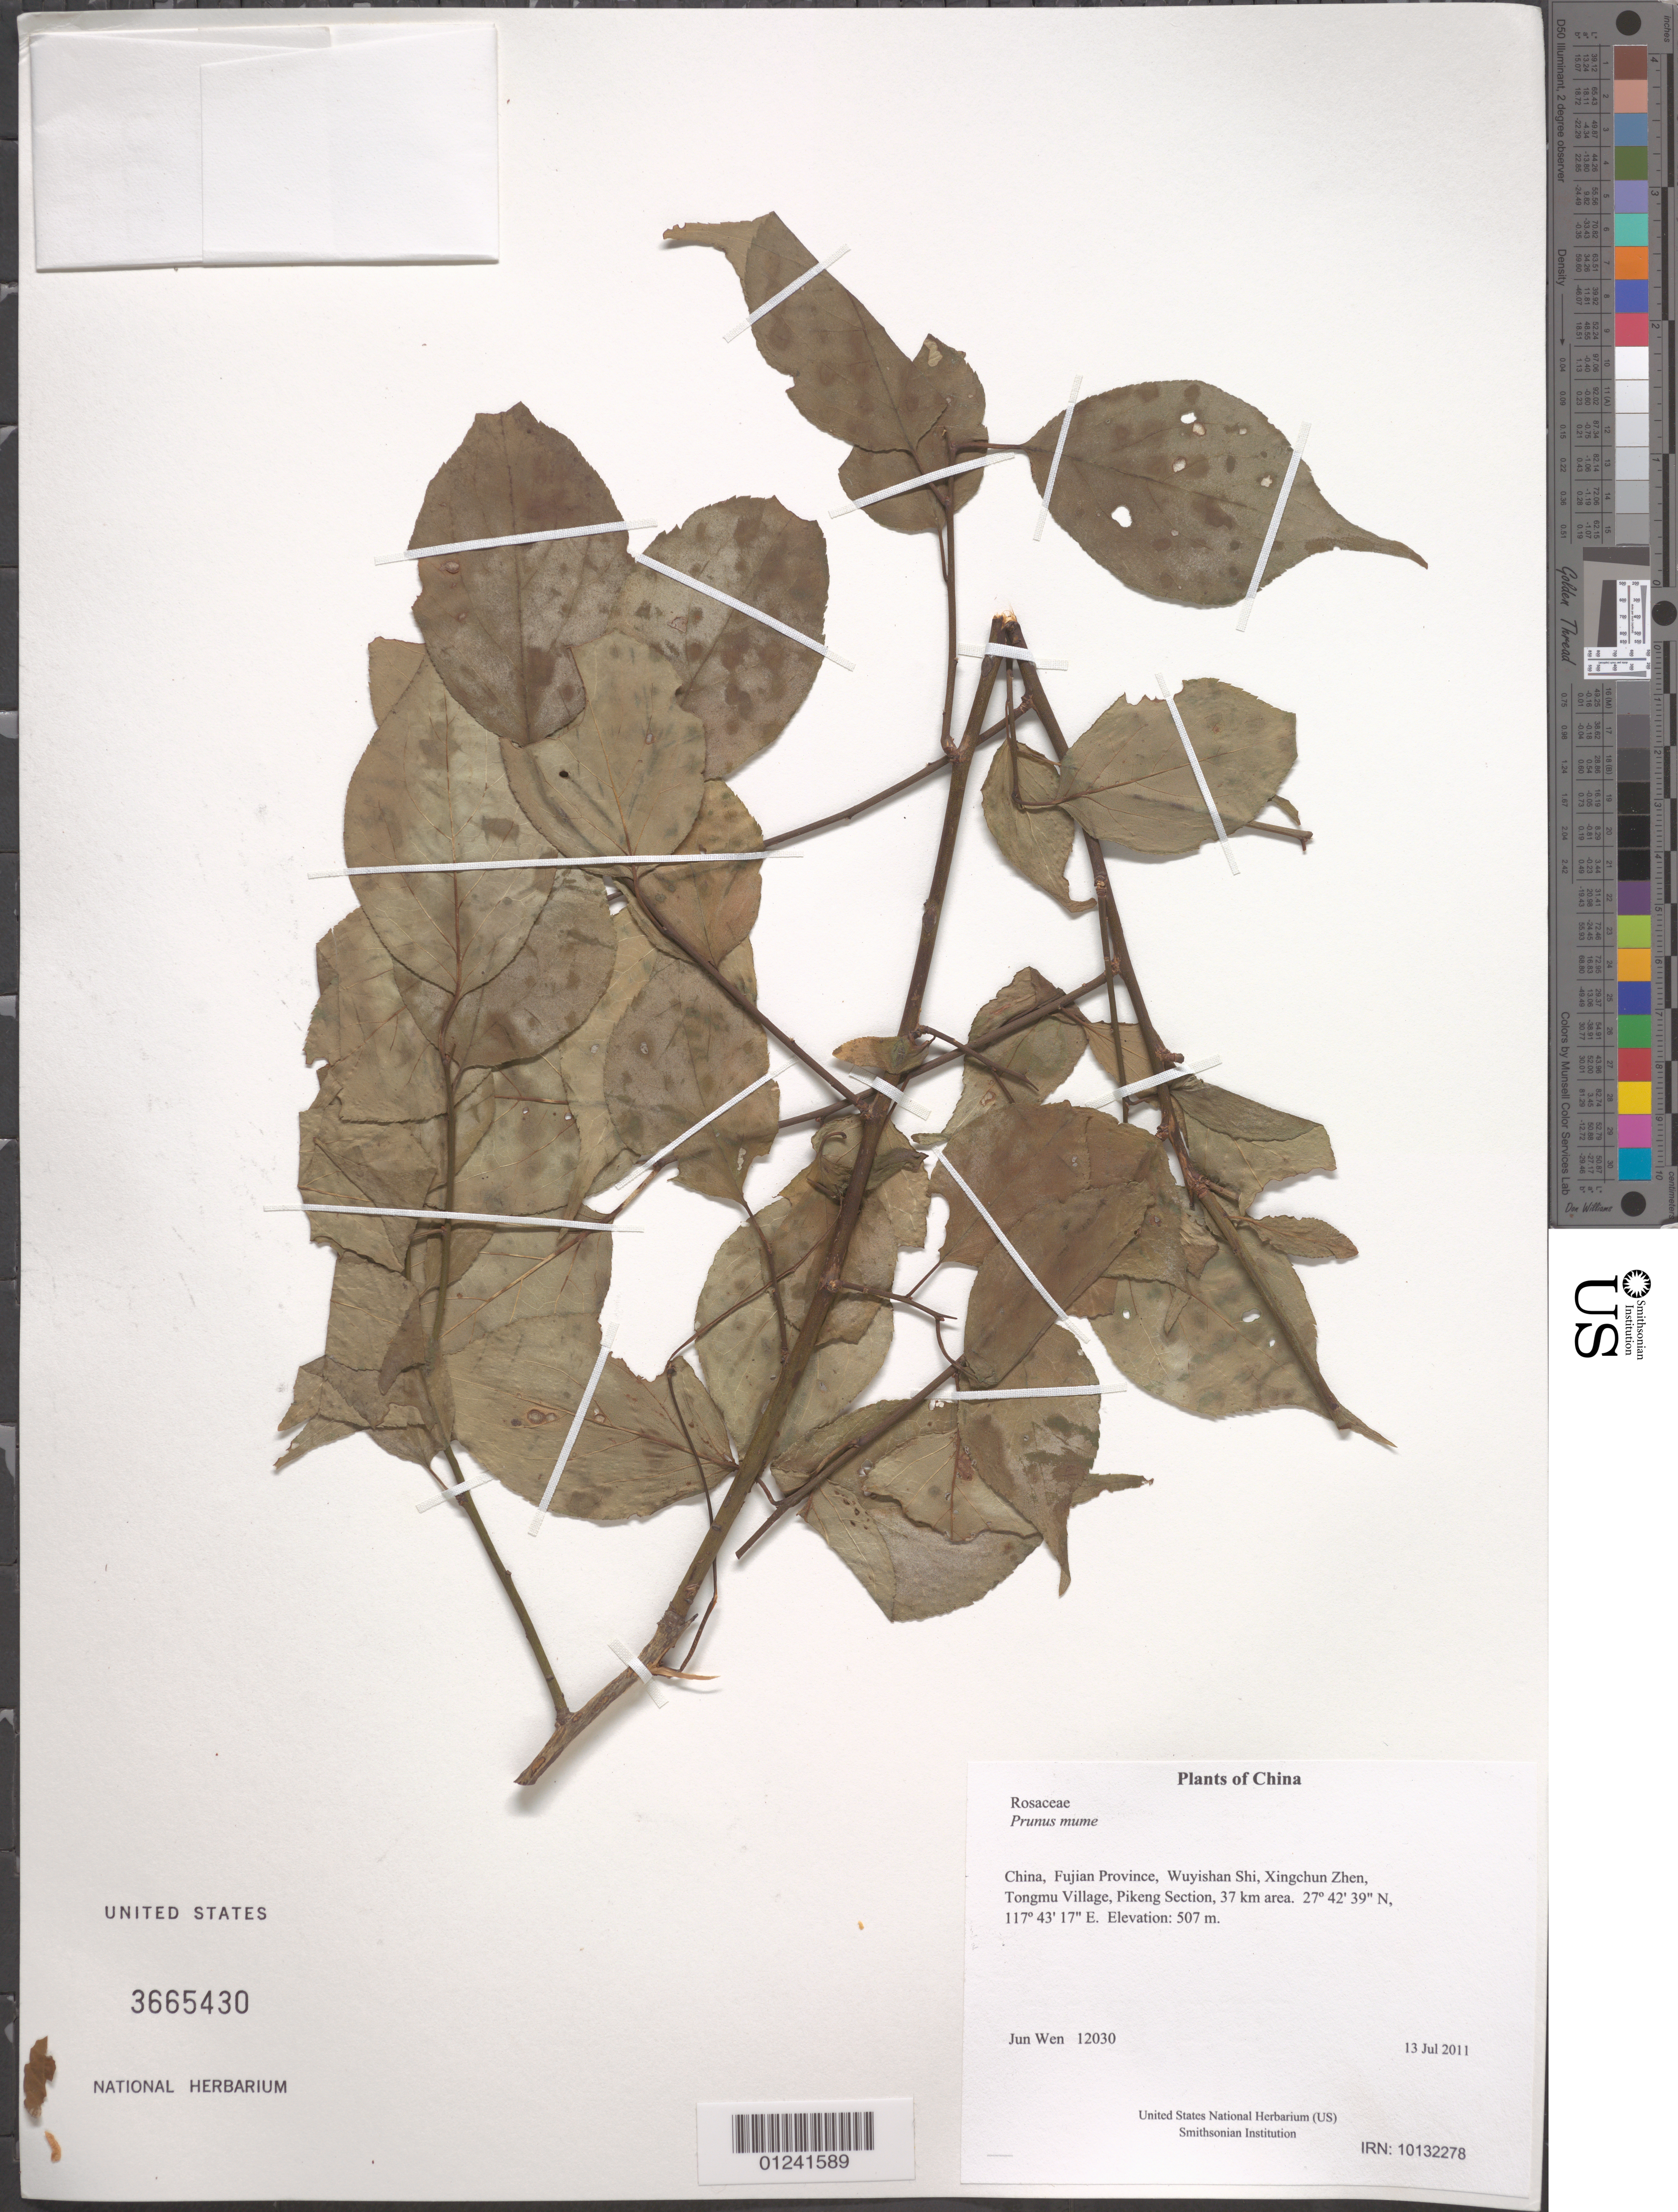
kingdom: Plantae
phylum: Tracheophyta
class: Magnoliopsida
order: Rosales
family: Rosaceae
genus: Prunus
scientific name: Prunus mume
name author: (Siebold) Siebold & Zucc.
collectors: J. Wen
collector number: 12030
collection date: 2011-07-13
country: China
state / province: Fujian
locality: Wuyishan Shi, Xingchun Zhen, Tongmu Village, Pikeng Section, 37 km area.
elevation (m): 507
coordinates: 27 42 38.9 N, 117 43 16.6 E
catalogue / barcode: US 3665430